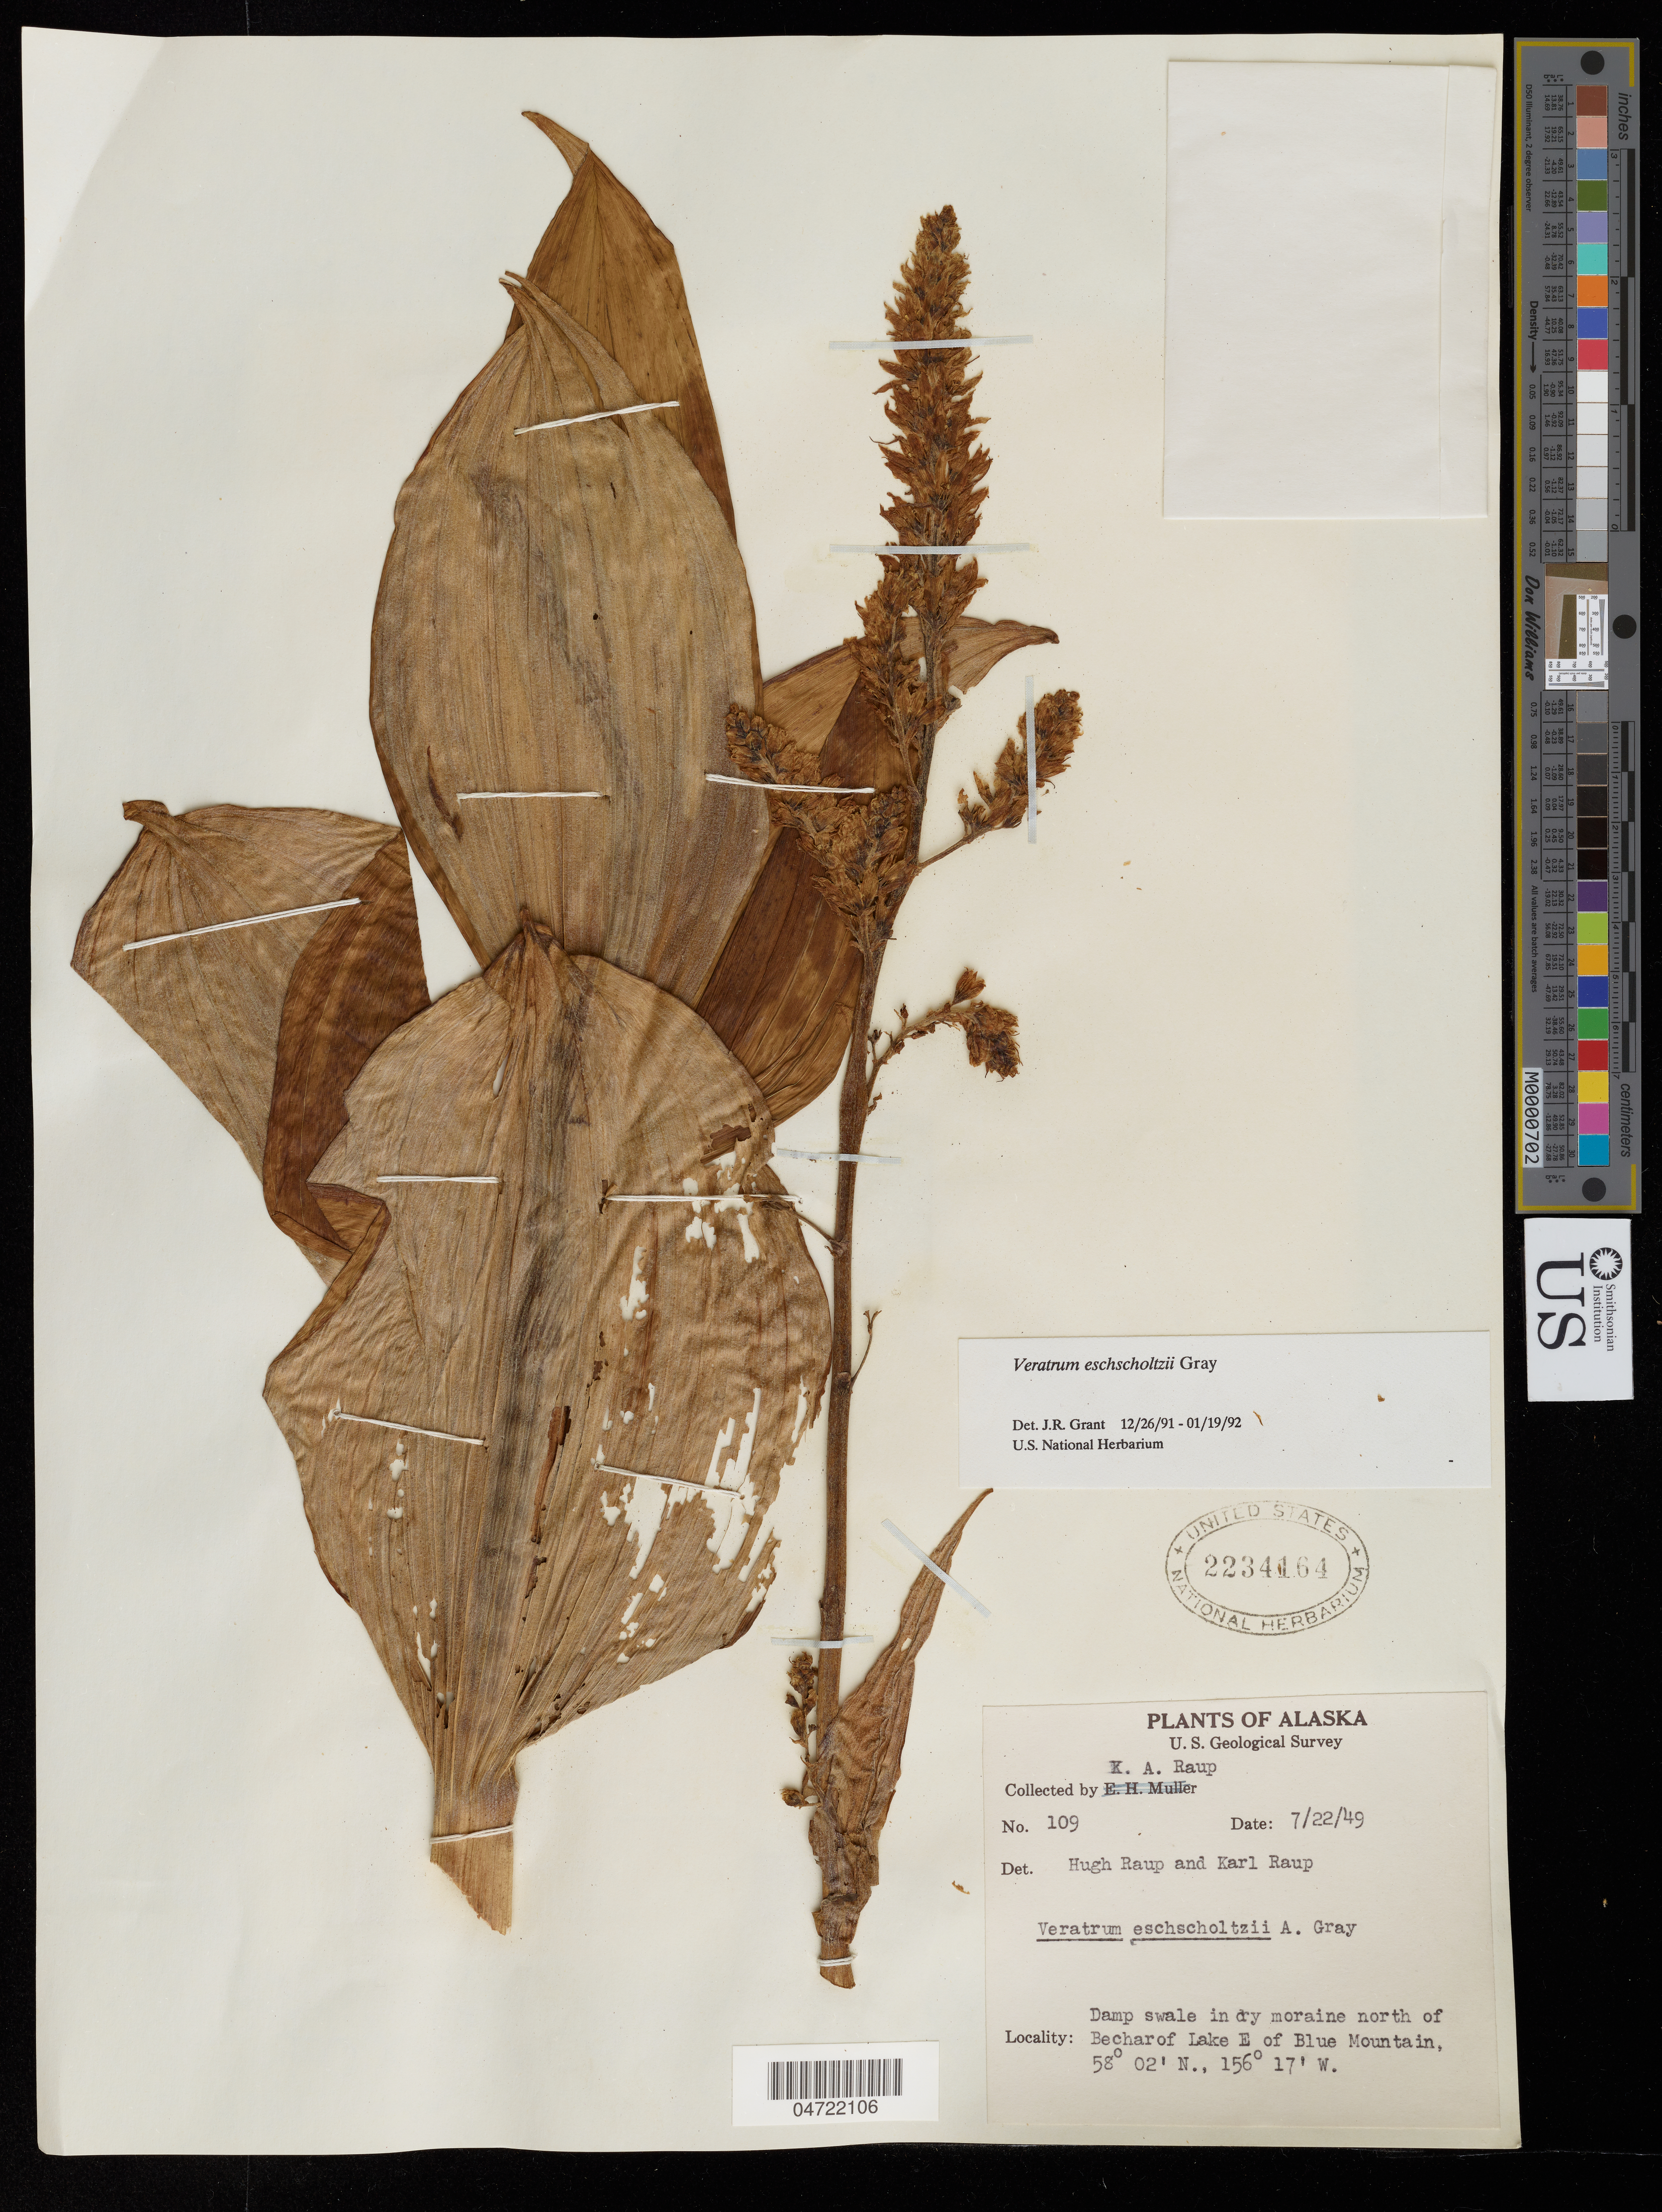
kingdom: Plantae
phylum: Tracheophyta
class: Liliopsida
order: Liliales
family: Melanthiaceae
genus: Veratrum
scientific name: Veratrum eschscholtzii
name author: A. Gray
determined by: Grant, J. R., (SWITZERLAND)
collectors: K. Raup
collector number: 109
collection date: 1949-07-22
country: United States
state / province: Alaska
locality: N of Decharof Lake E of Blue Mountain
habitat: Damp swale in dry moraine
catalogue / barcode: US 2234164